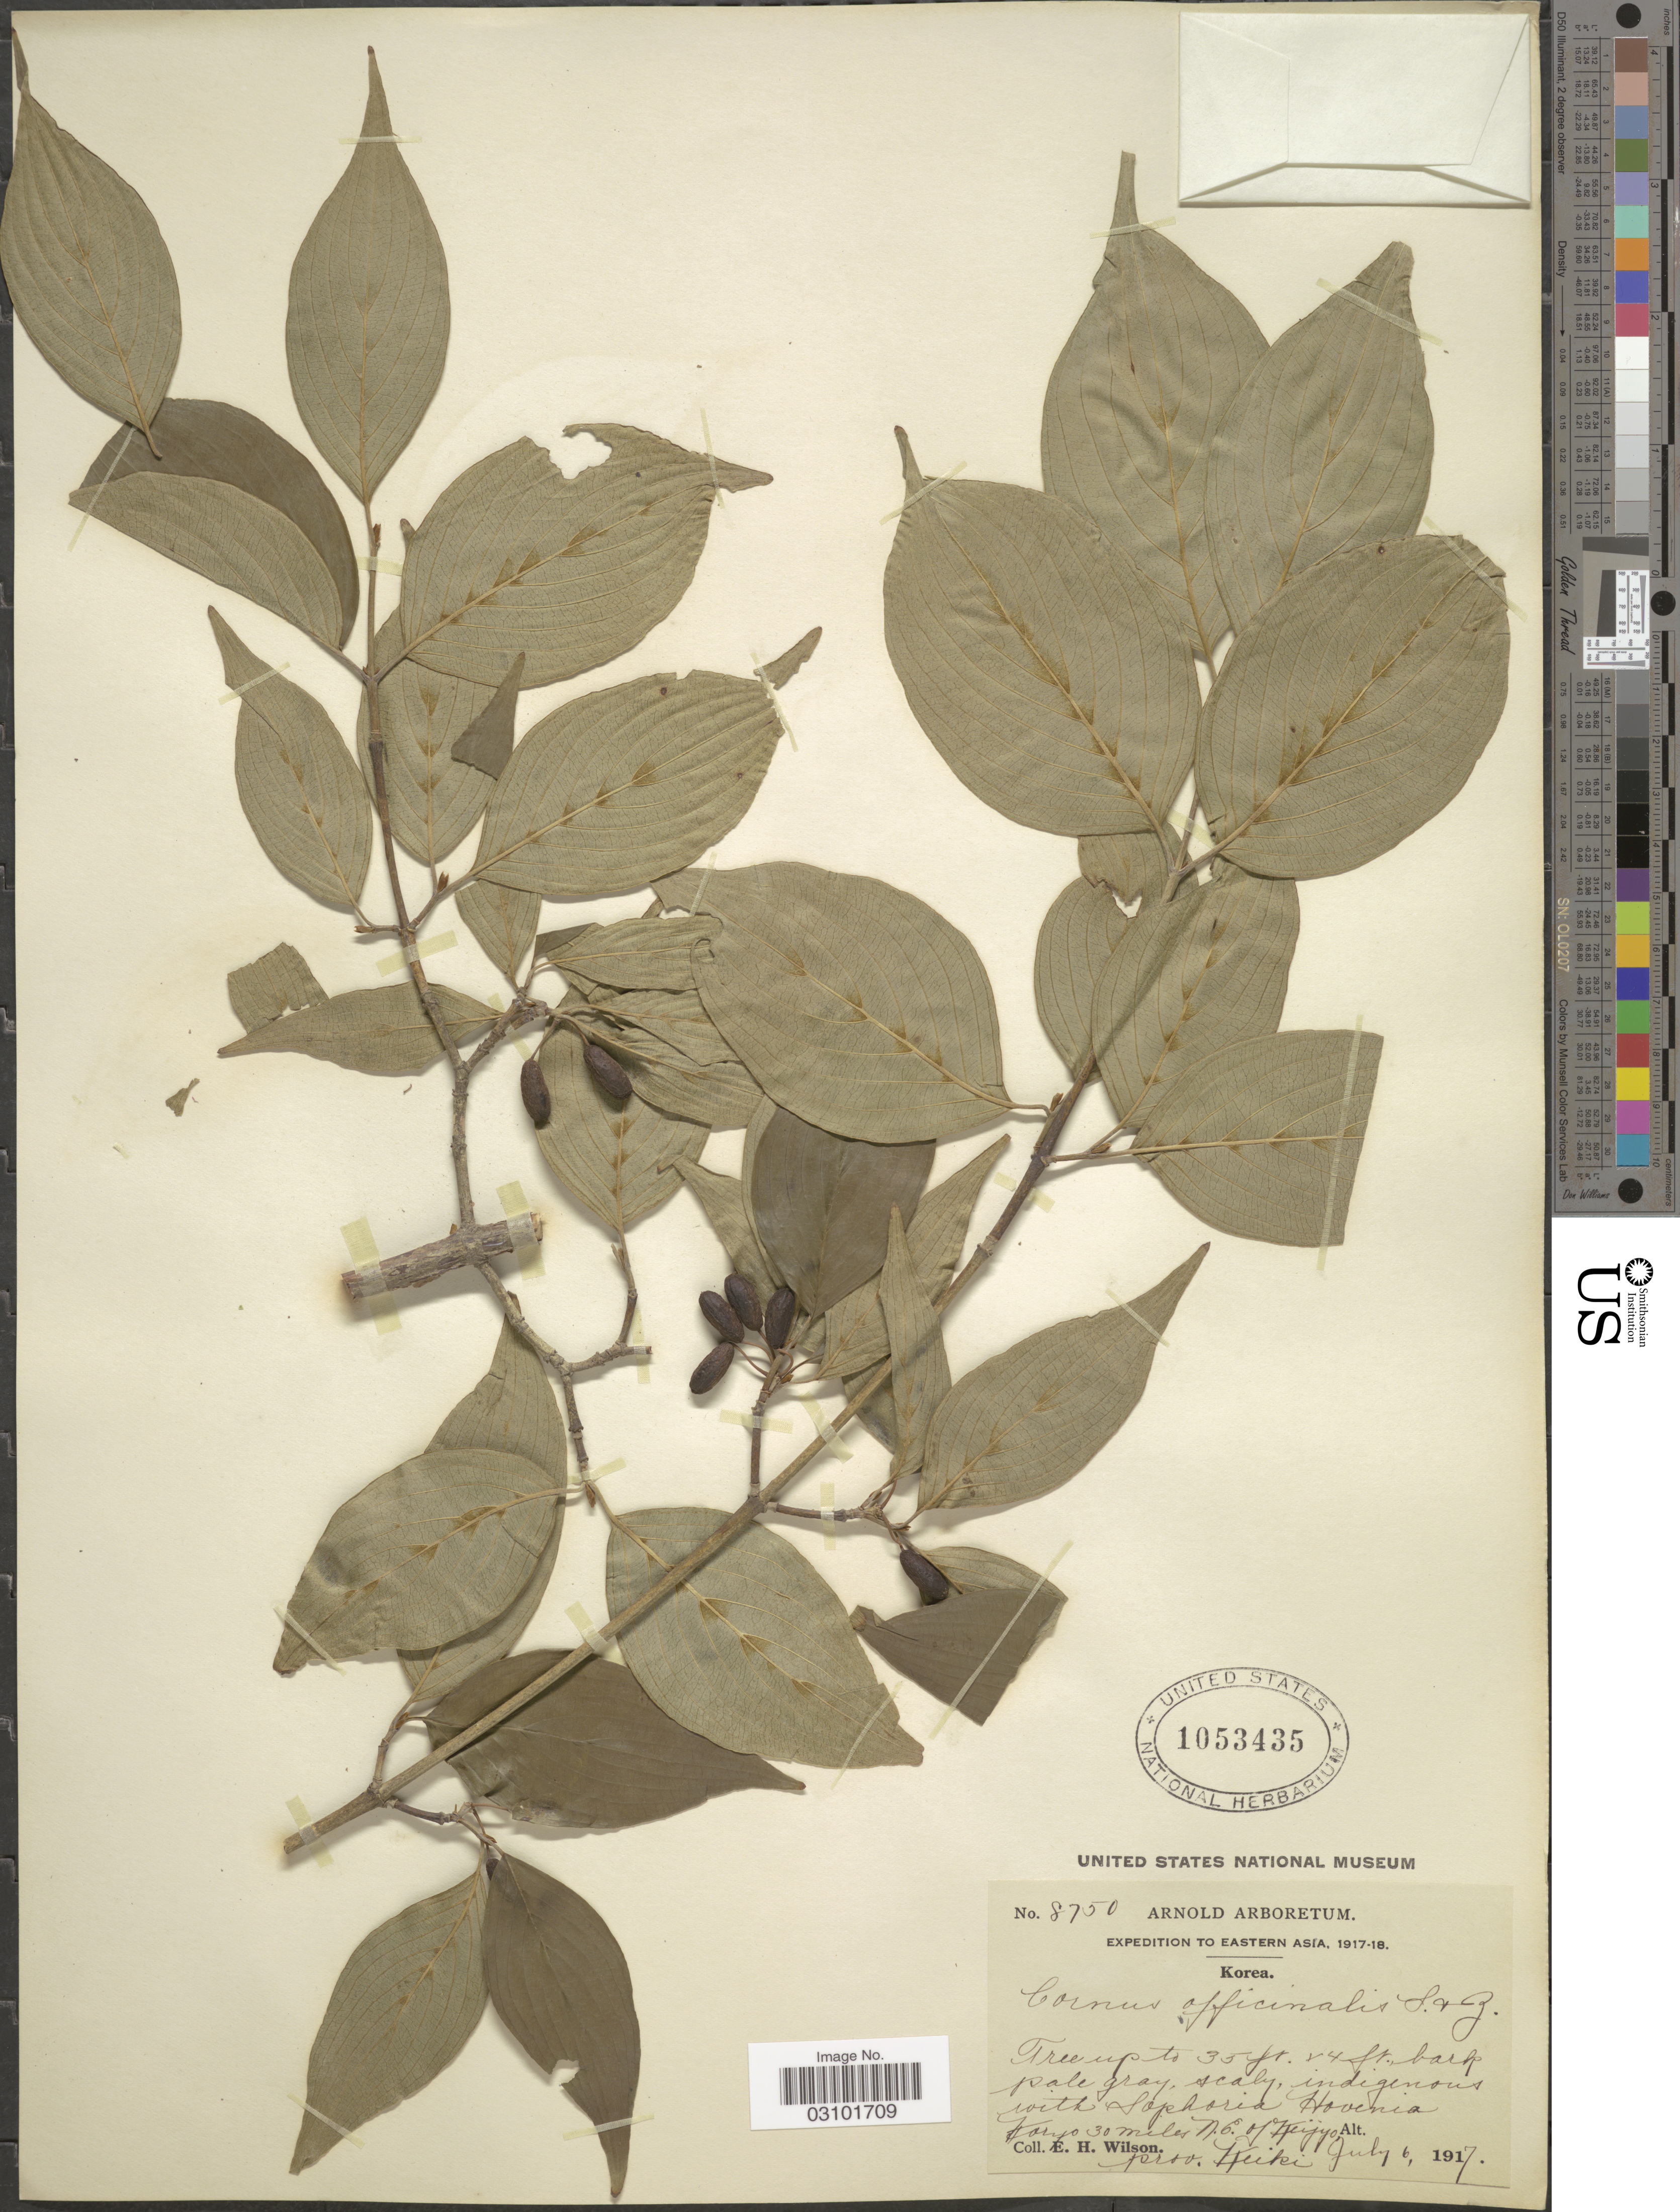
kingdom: Plantae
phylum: Tracheophyta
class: Magnoliopsida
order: Cornales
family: Cornaceae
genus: Cornus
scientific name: Cornus officinalis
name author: Siebold & Zucc.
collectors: E. Wilson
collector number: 8750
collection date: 1917-07-06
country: South Korea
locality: Eastern Asia. Korea. Koryo 30 miles N. E. of Keijyo, prov. Keiki.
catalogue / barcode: US 1053435